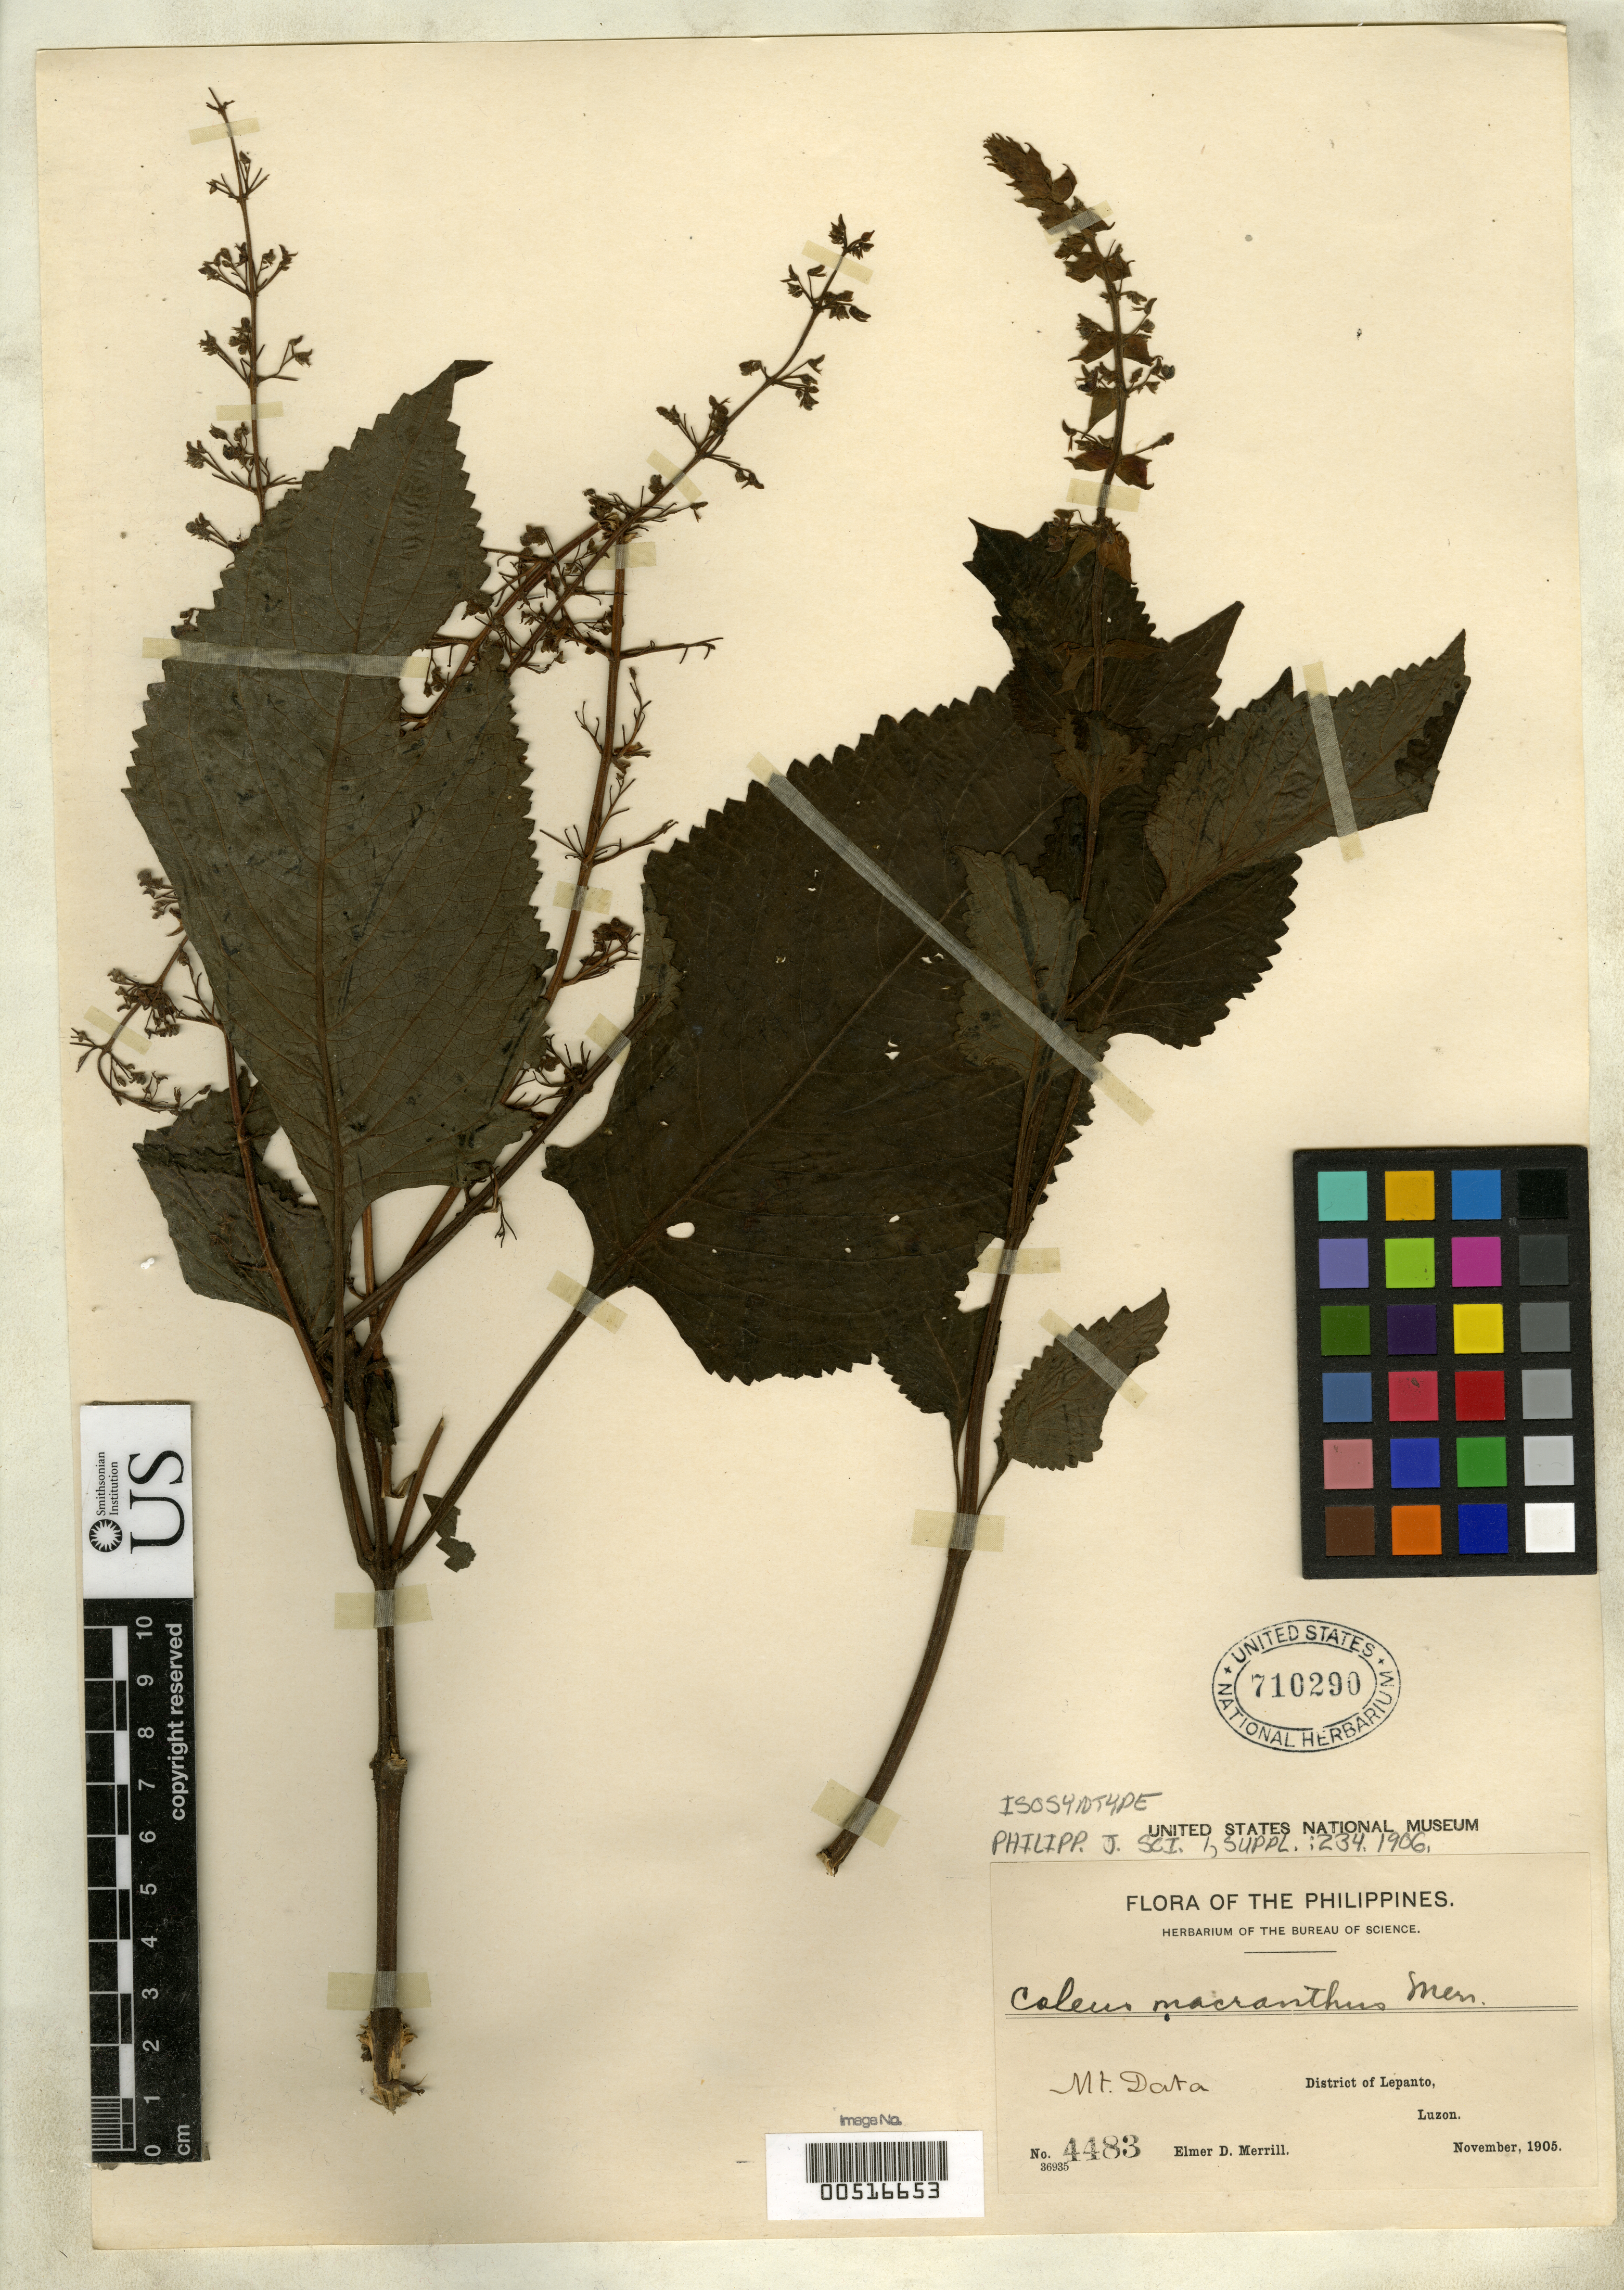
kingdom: Plantae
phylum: Tracheophyta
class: Magnoliopsida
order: Lamiales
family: Lamiaceae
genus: Coleus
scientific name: Coleus macranthus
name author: Merr.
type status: Isosyntype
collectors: E. D. Merrill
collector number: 4483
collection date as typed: Nov 1905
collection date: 1905-11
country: Philippines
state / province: Cordillera (Administrative Region)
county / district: Mountain province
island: Luzon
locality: Mt. Data. Lepanto.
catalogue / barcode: US 710290